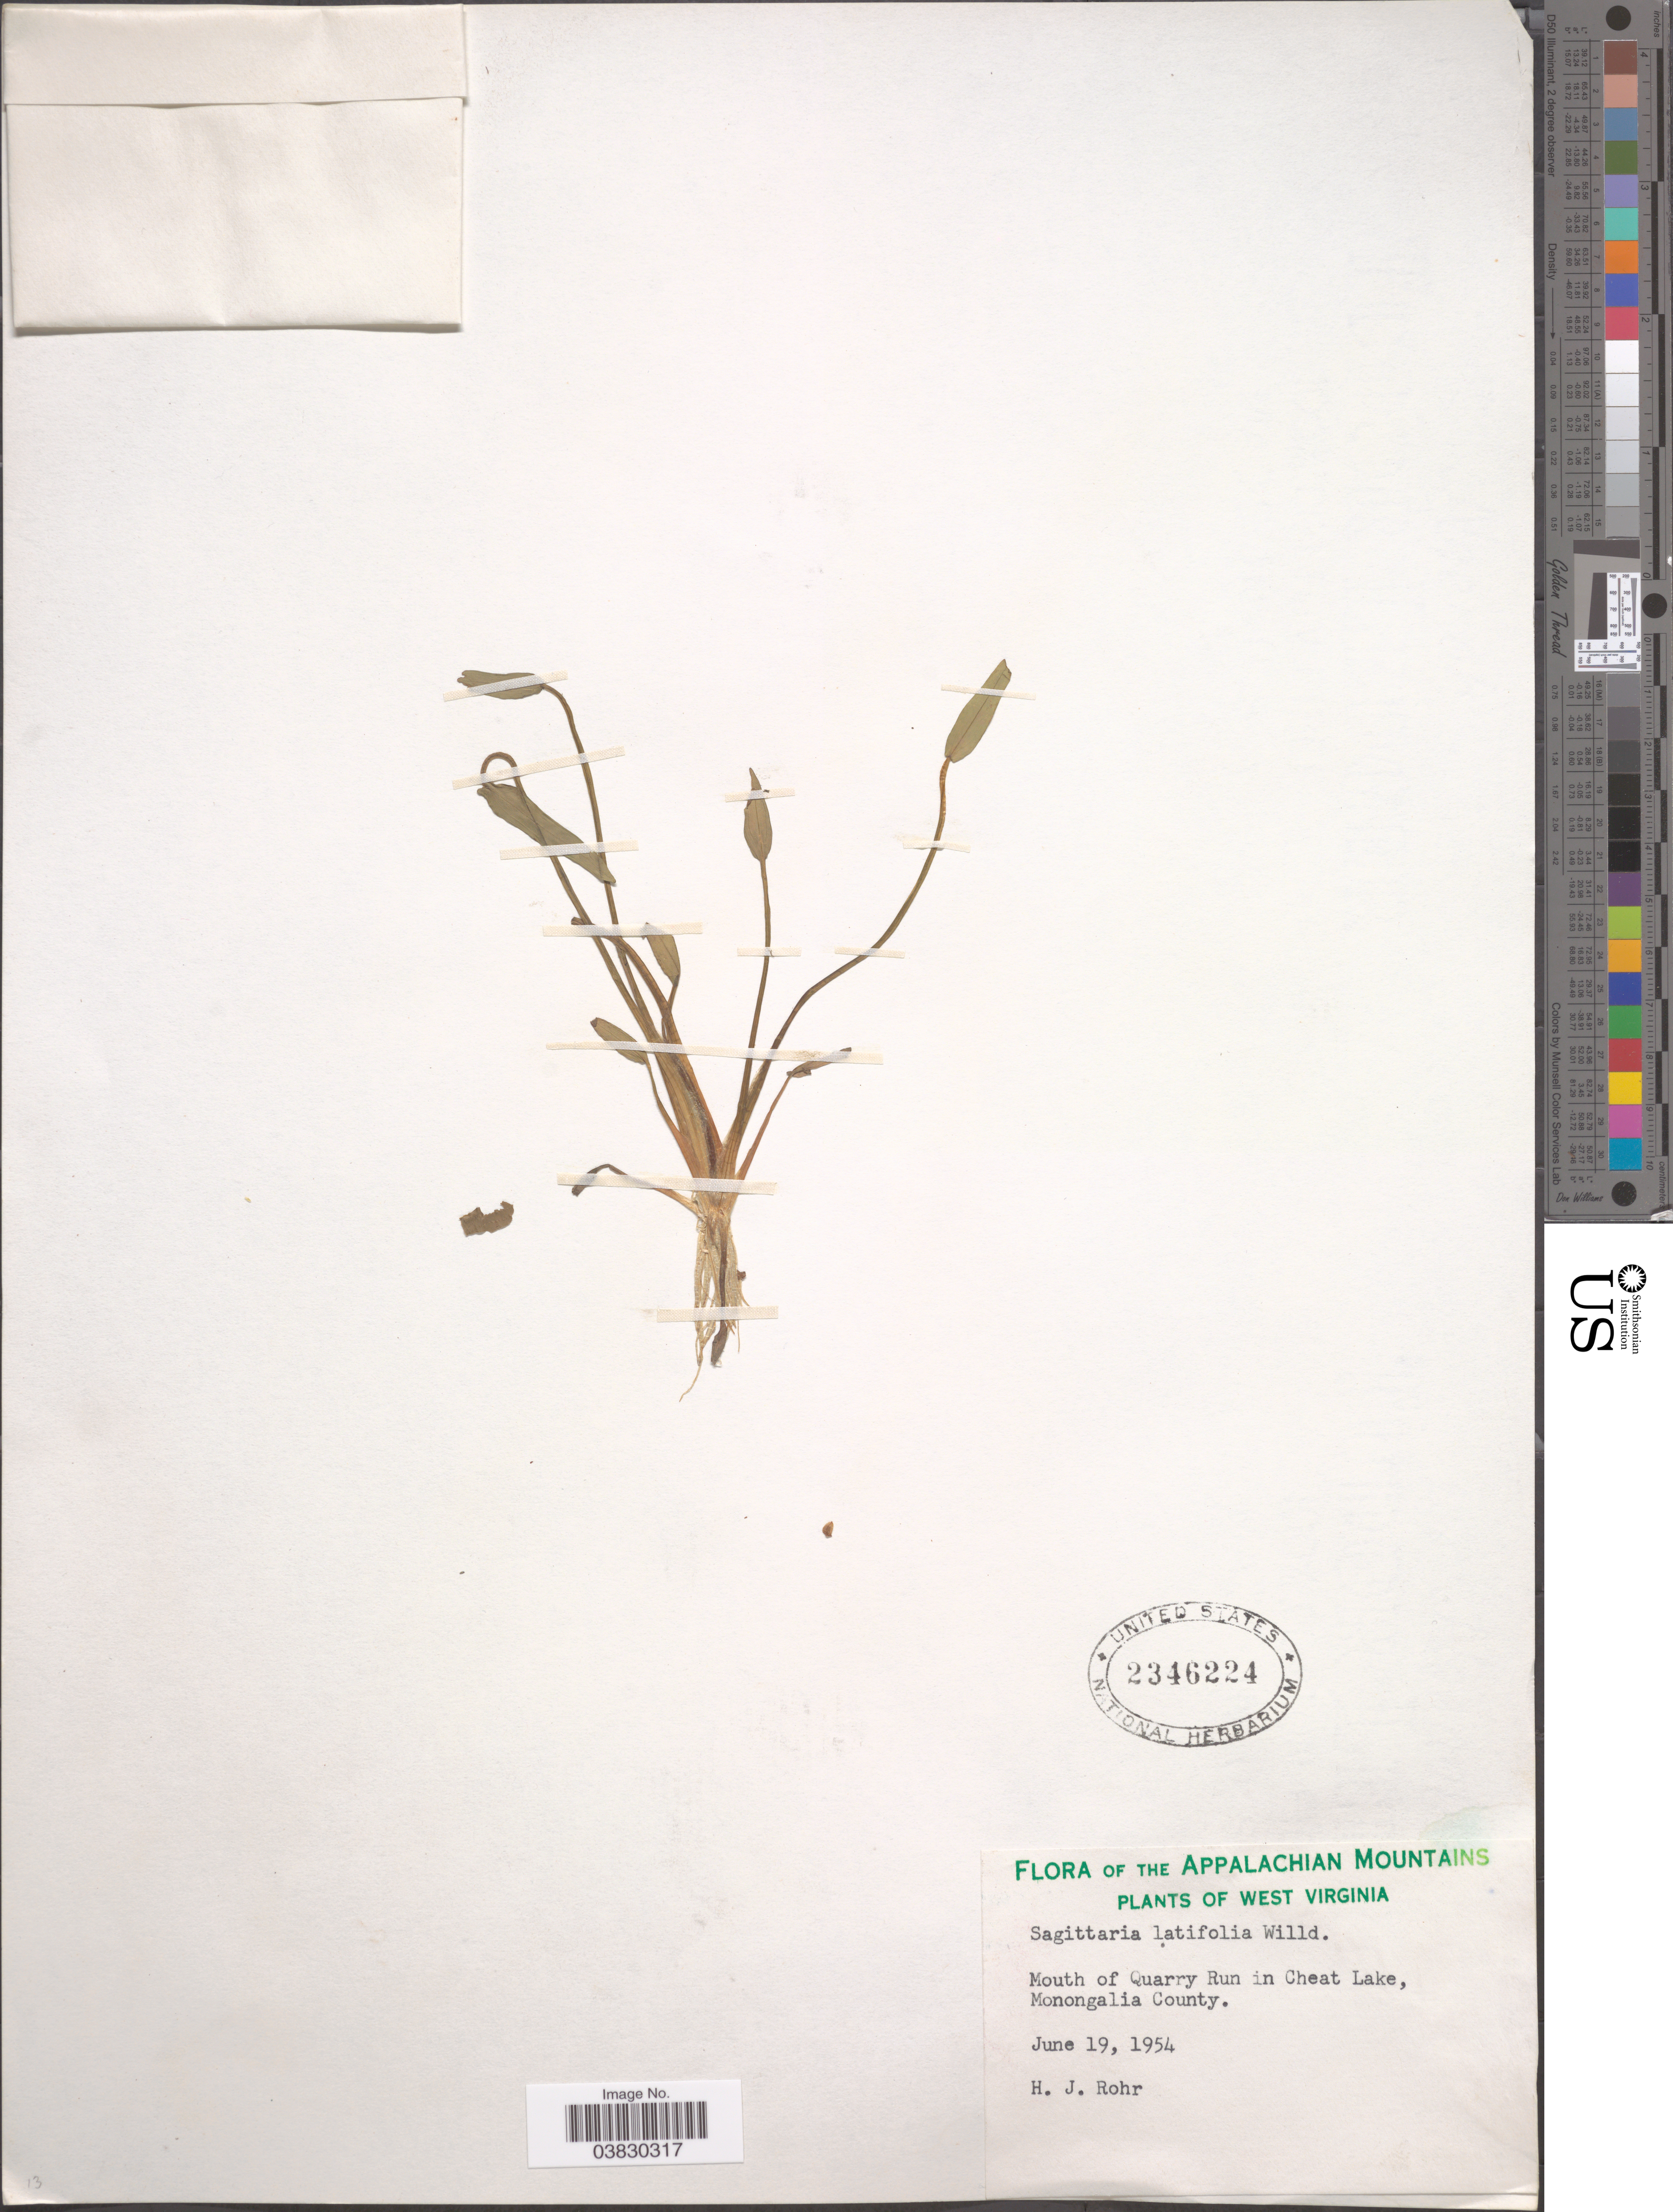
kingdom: Plantae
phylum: Tracheophyta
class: Liliopsida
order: Alismatales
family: Alismataceae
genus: Sagittaria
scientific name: Sagittaria latifolia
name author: Willd.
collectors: H. Rohr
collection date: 1954-06-19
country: United States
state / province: West Virginia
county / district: Monongalia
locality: The Appalachian Mountains. Mouth of Quarry Run in Cheat Lake, Monongalia County.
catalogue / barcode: US 2346224